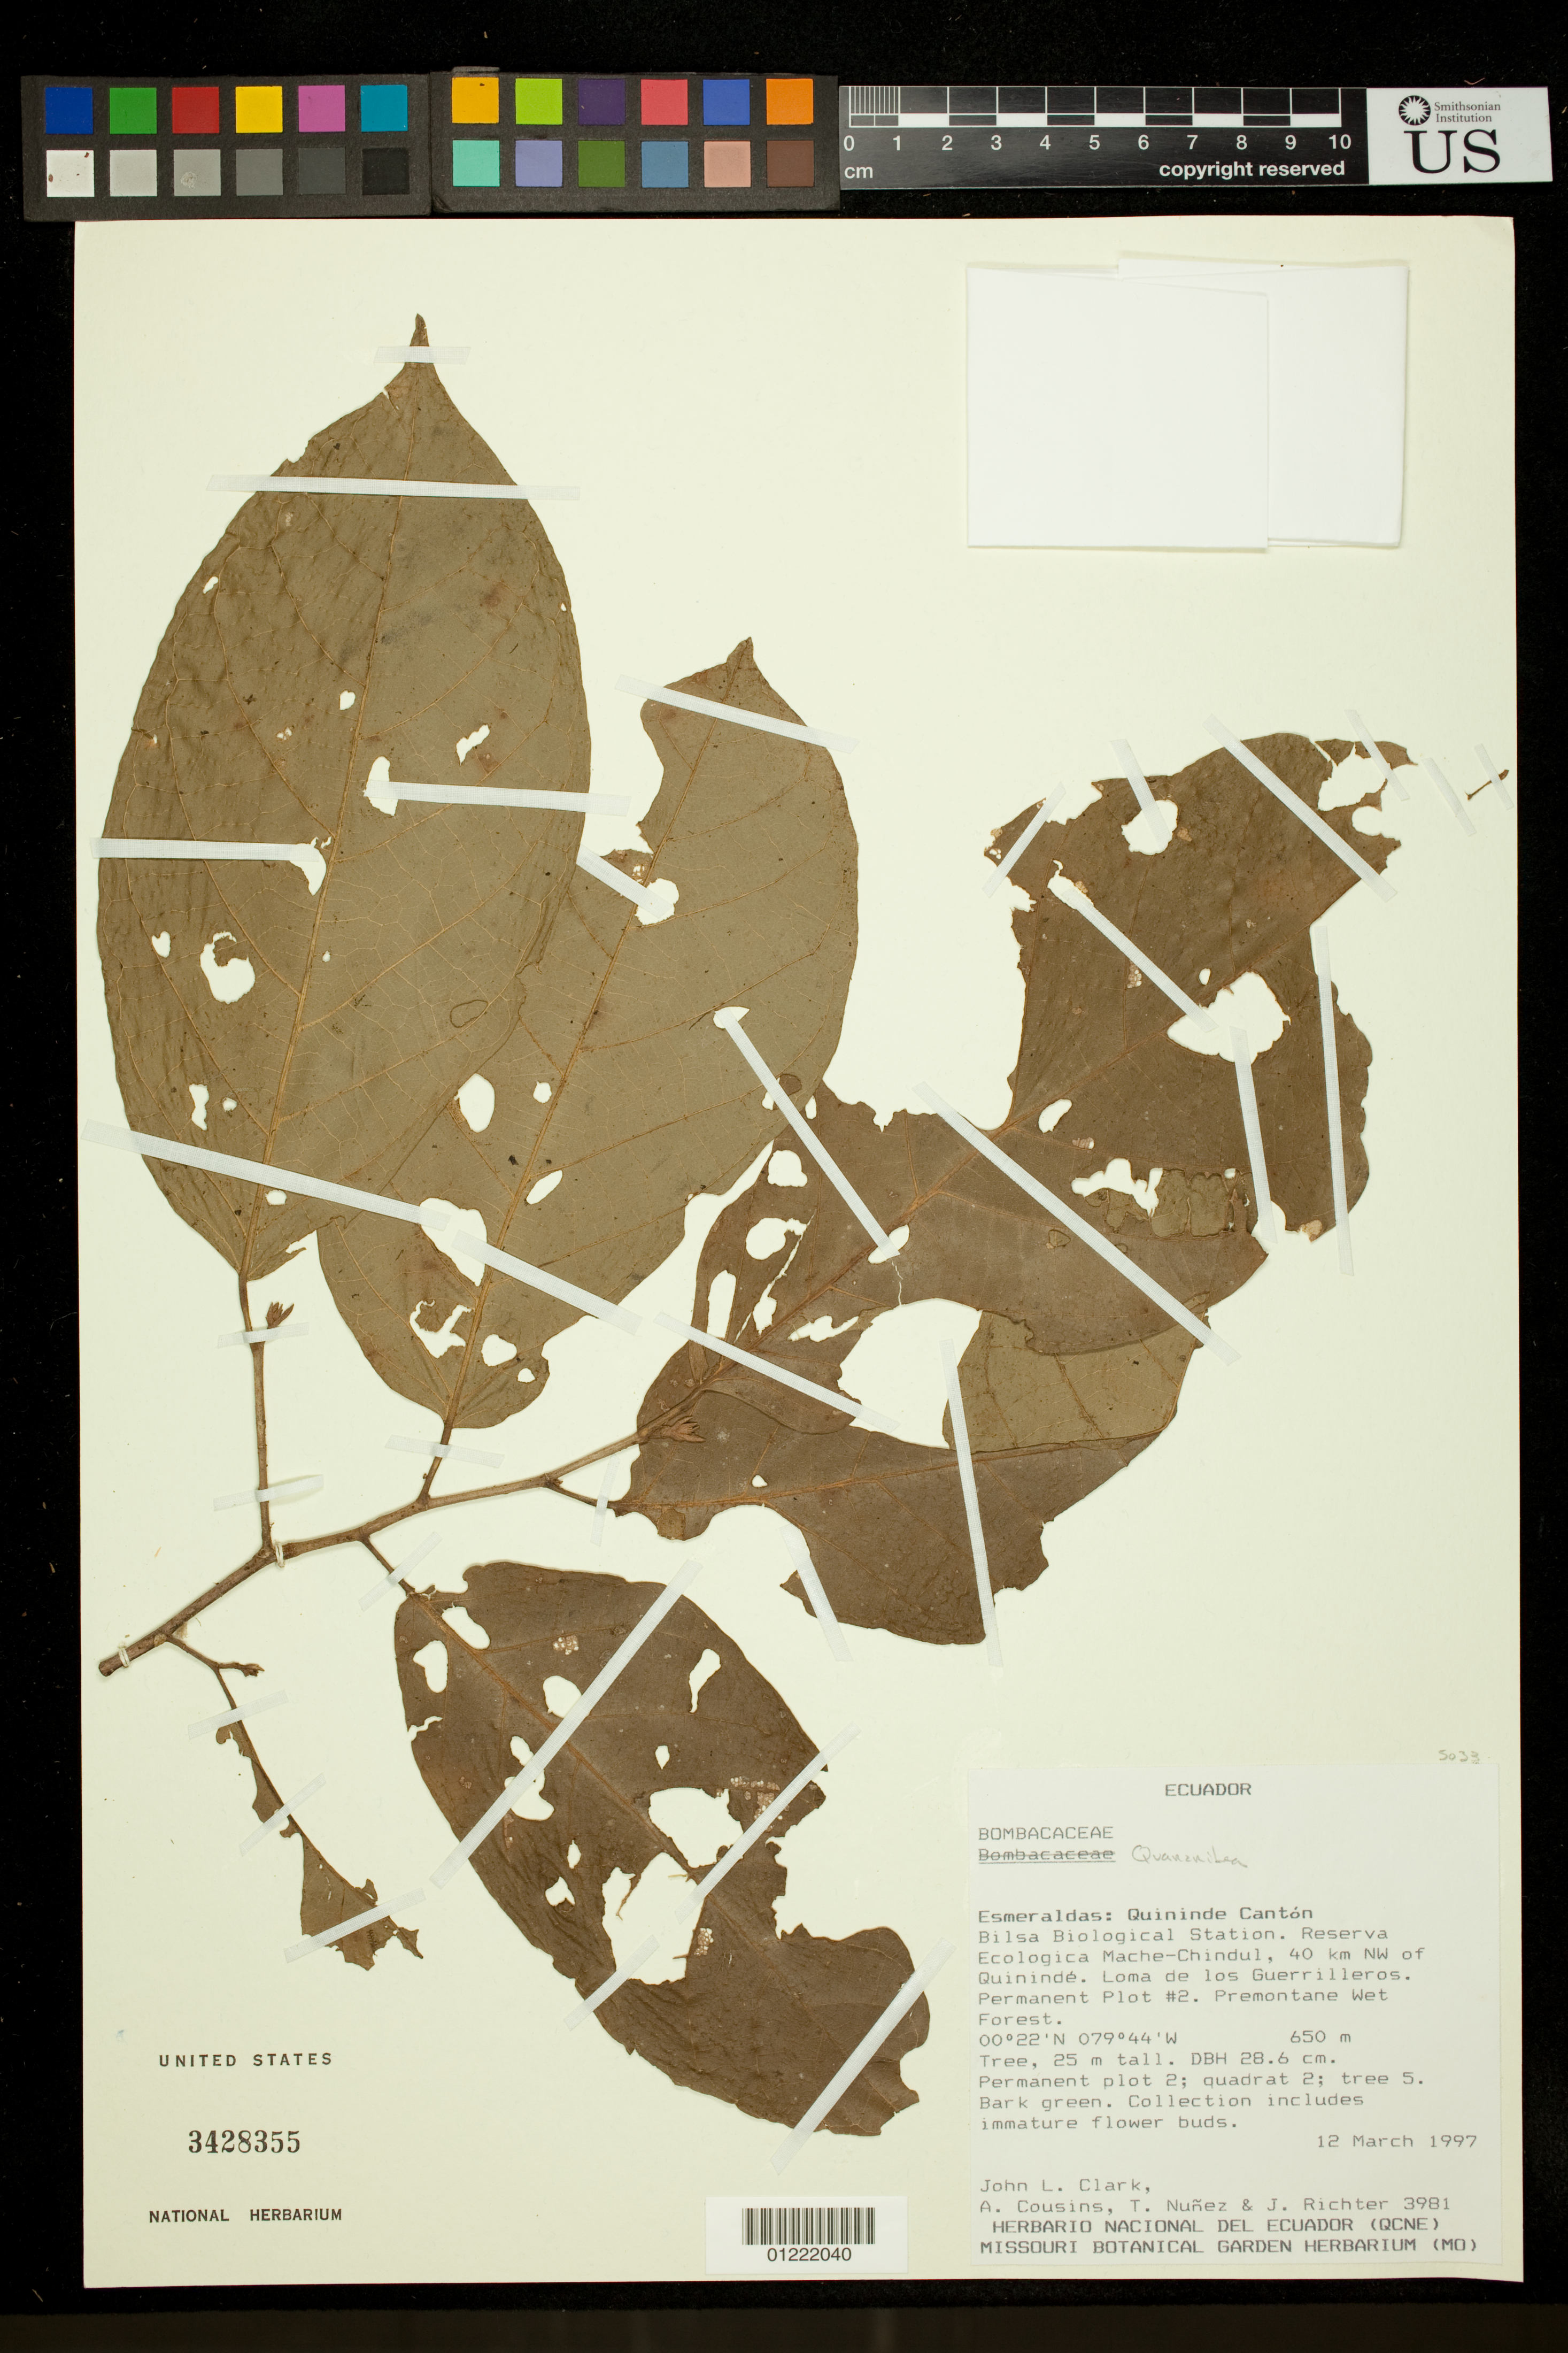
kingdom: Plantae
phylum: Tracheophyta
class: Magnoliopsida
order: Malvales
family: Malvaceae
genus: Quararibea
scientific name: Quararibea casasecae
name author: Fern. Alonso & Castrov.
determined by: Dorr, L. J., (BOT), Smithsonian Institution - National Museum of Natural History (UNITED STATES)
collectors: J. L. Clark, A. Cousins, T. Núñez & J. Richter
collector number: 3981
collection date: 1997-03-12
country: Ecuador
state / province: Esmeraldas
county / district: Quinindé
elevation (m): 650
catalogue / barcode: US 3428355